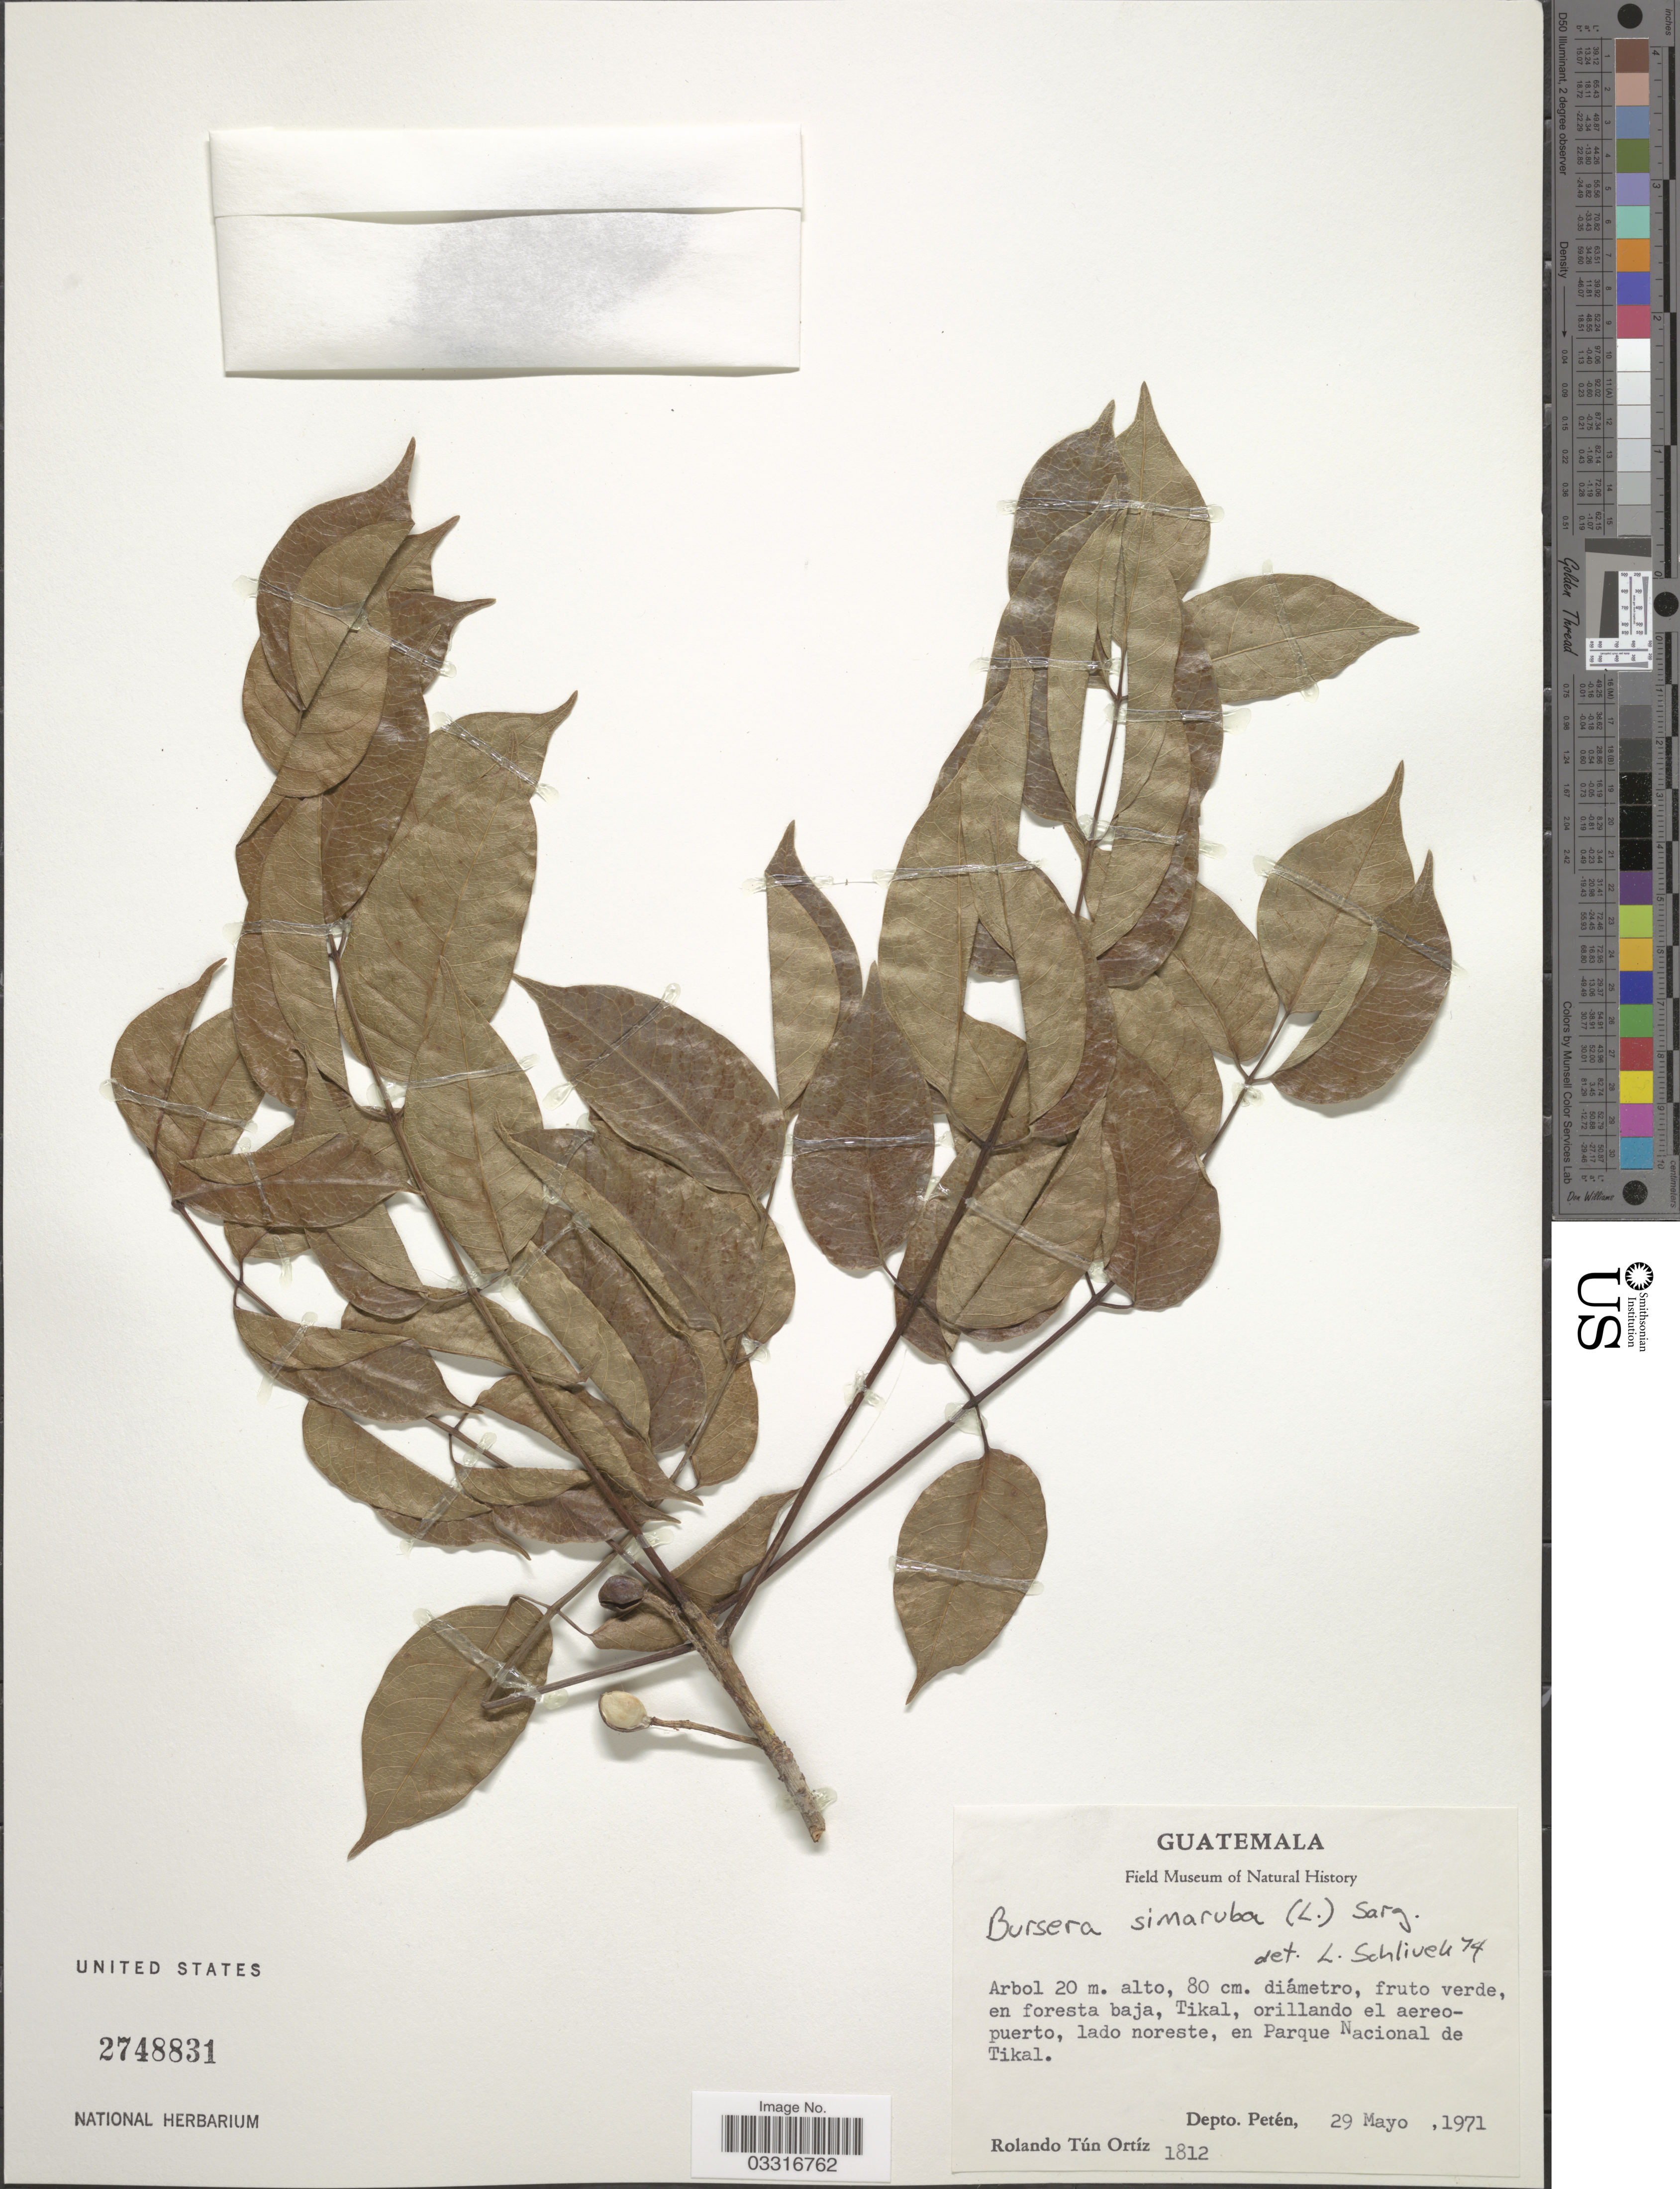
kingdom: Plantae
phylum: Tracheophyta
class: Magnoliopsida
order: Sapindales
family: Burseraceae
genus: Bursera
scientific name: Bursera simaruba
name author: (L.) Sarg.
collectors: R. Tún Ortíz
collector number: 1812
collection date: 1971-05-29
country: Guatemala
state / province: El Petén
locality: Tikla, orillando el aeropuerto, lado noreste, en Parque Nacional de Tikal, Depto. Petén.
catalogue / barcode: US 2748831